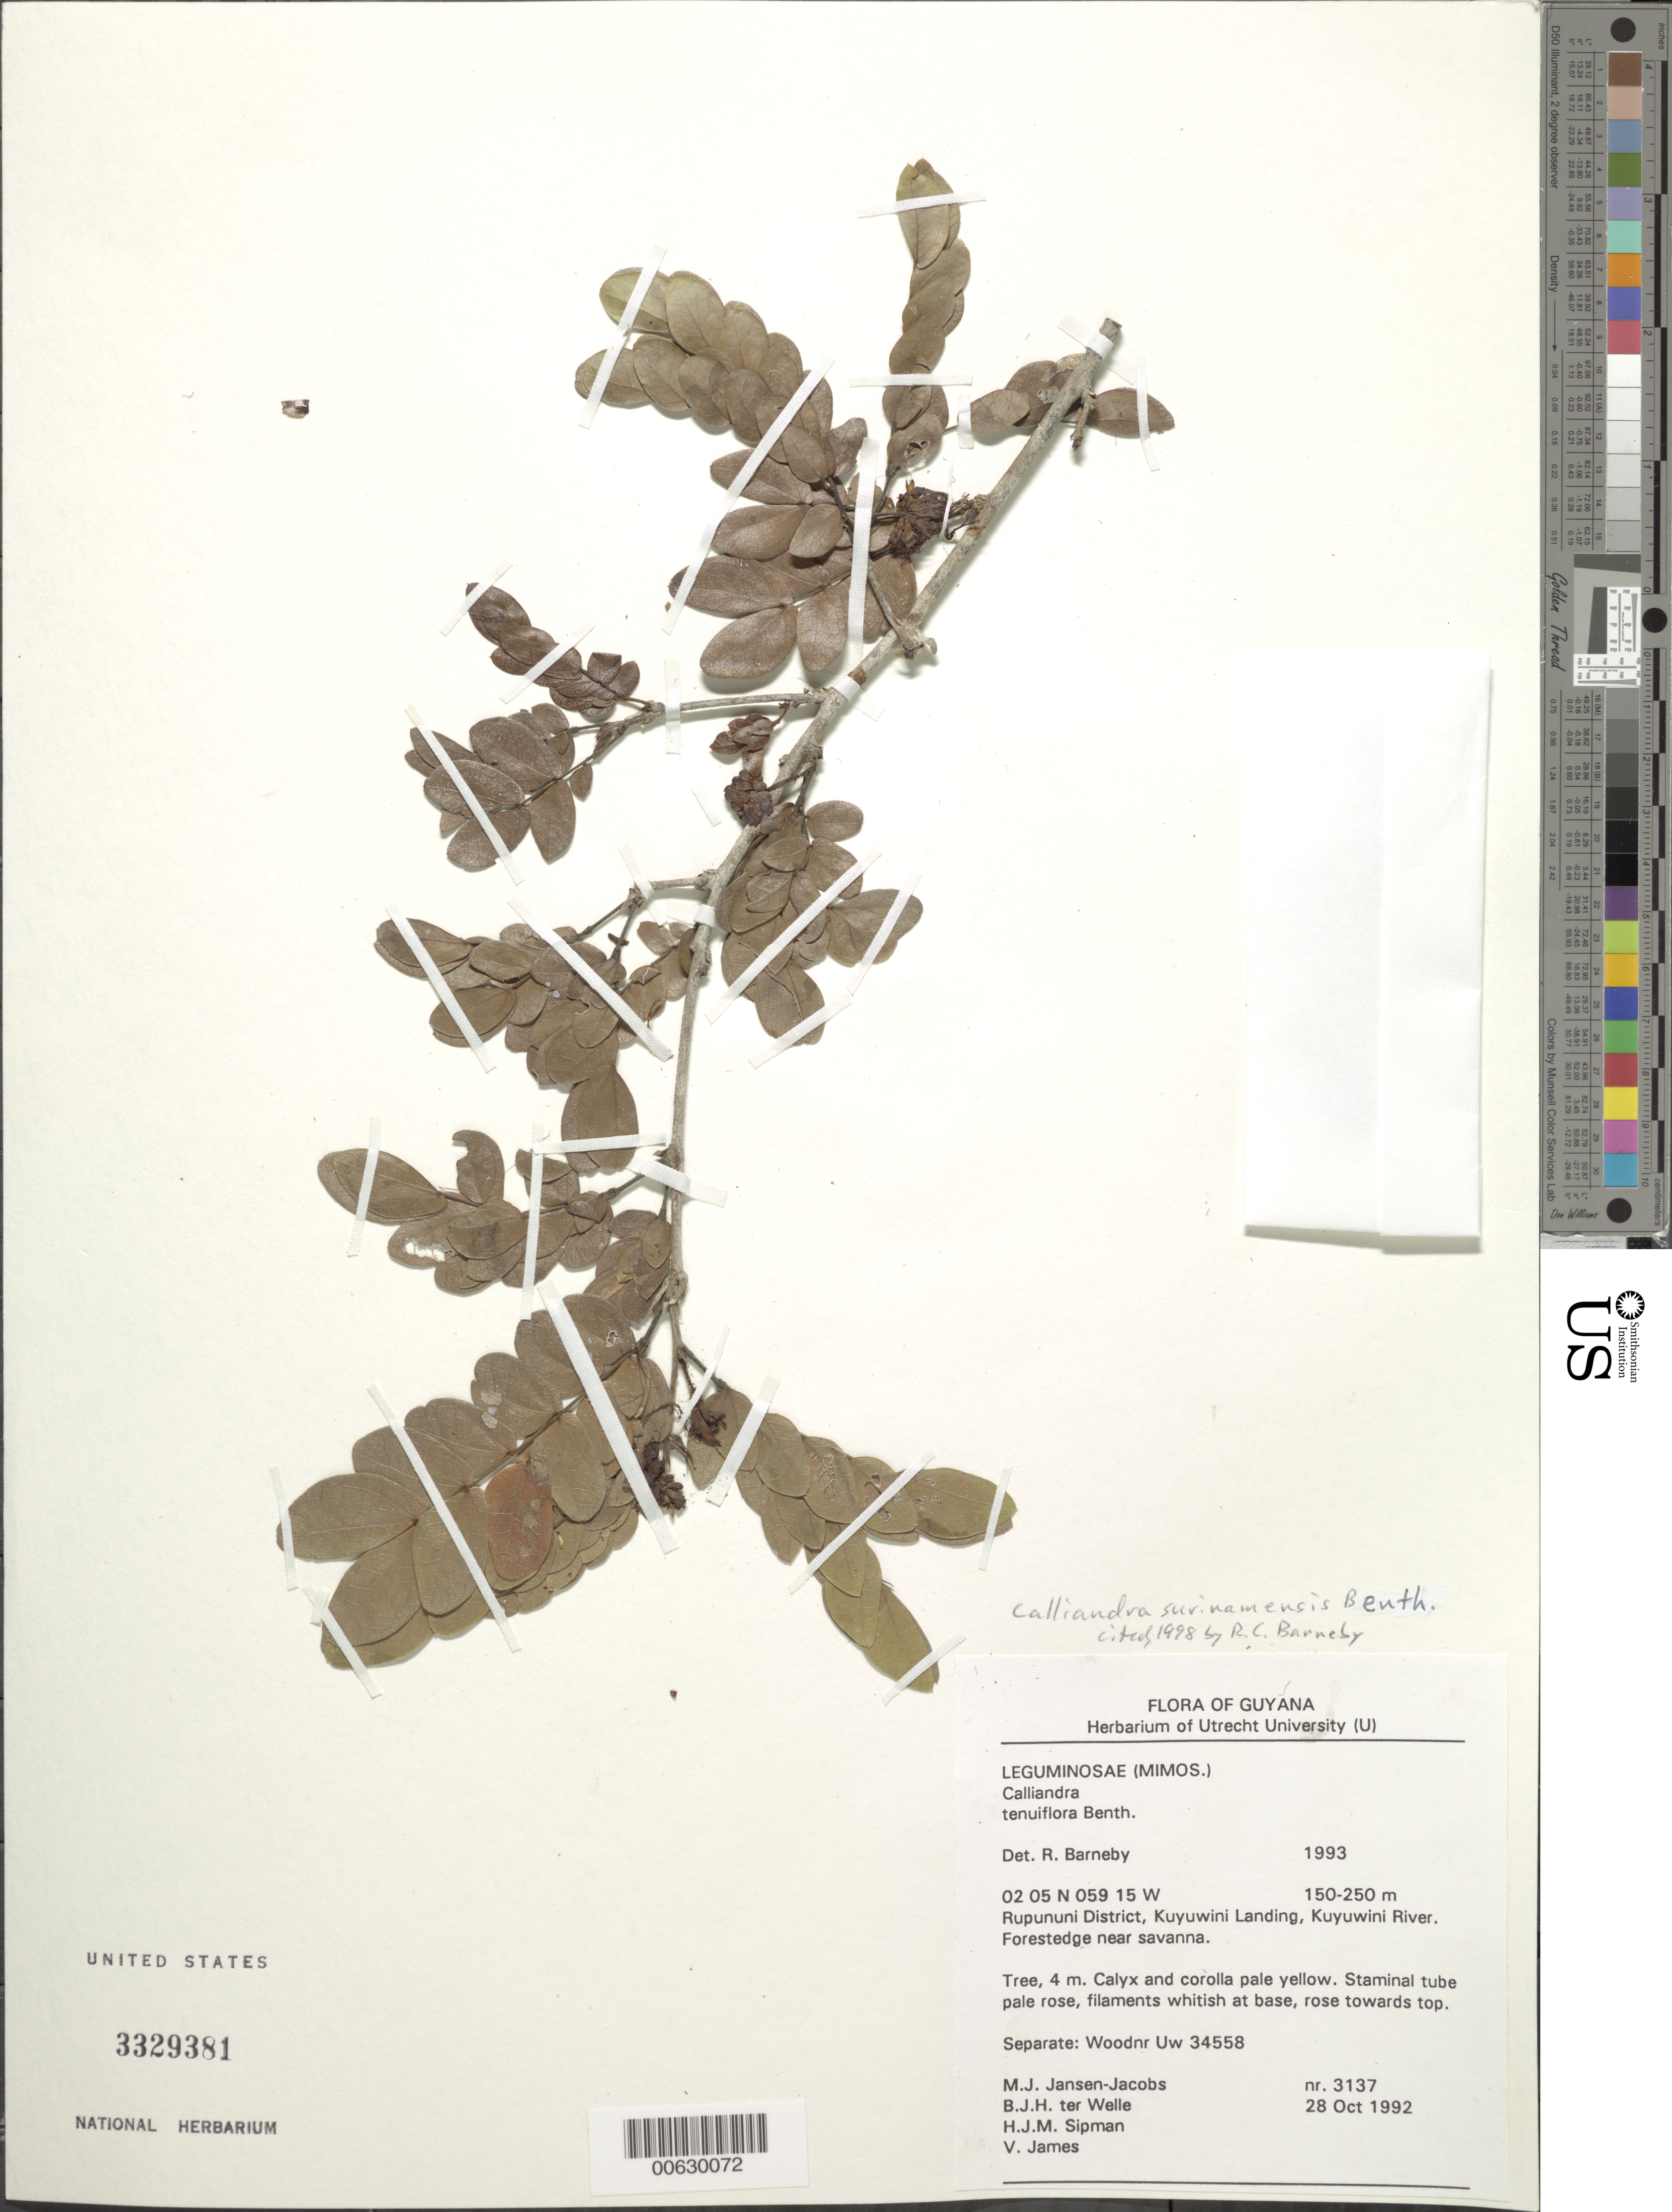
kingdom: Plantae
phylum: Tracheophyta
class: Magnoliopsida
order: Fabales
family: Fabaceae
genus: Calliandra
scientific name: Calliandra surinamensis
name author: Benth.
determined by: Barneby, Rupert C., (NY)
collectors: M. J. Jansen-Jacobs, B. Welle, H. J. M. Sipman & V. James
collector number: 3137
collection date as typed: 28-Oct-92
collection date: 1992-10-28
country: Guyana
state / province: U. Takutu-U. Essequibo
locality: Kuyuwini Landing, Kuyuwini River, Rupununi District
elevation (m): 150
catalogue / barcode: US 3329381